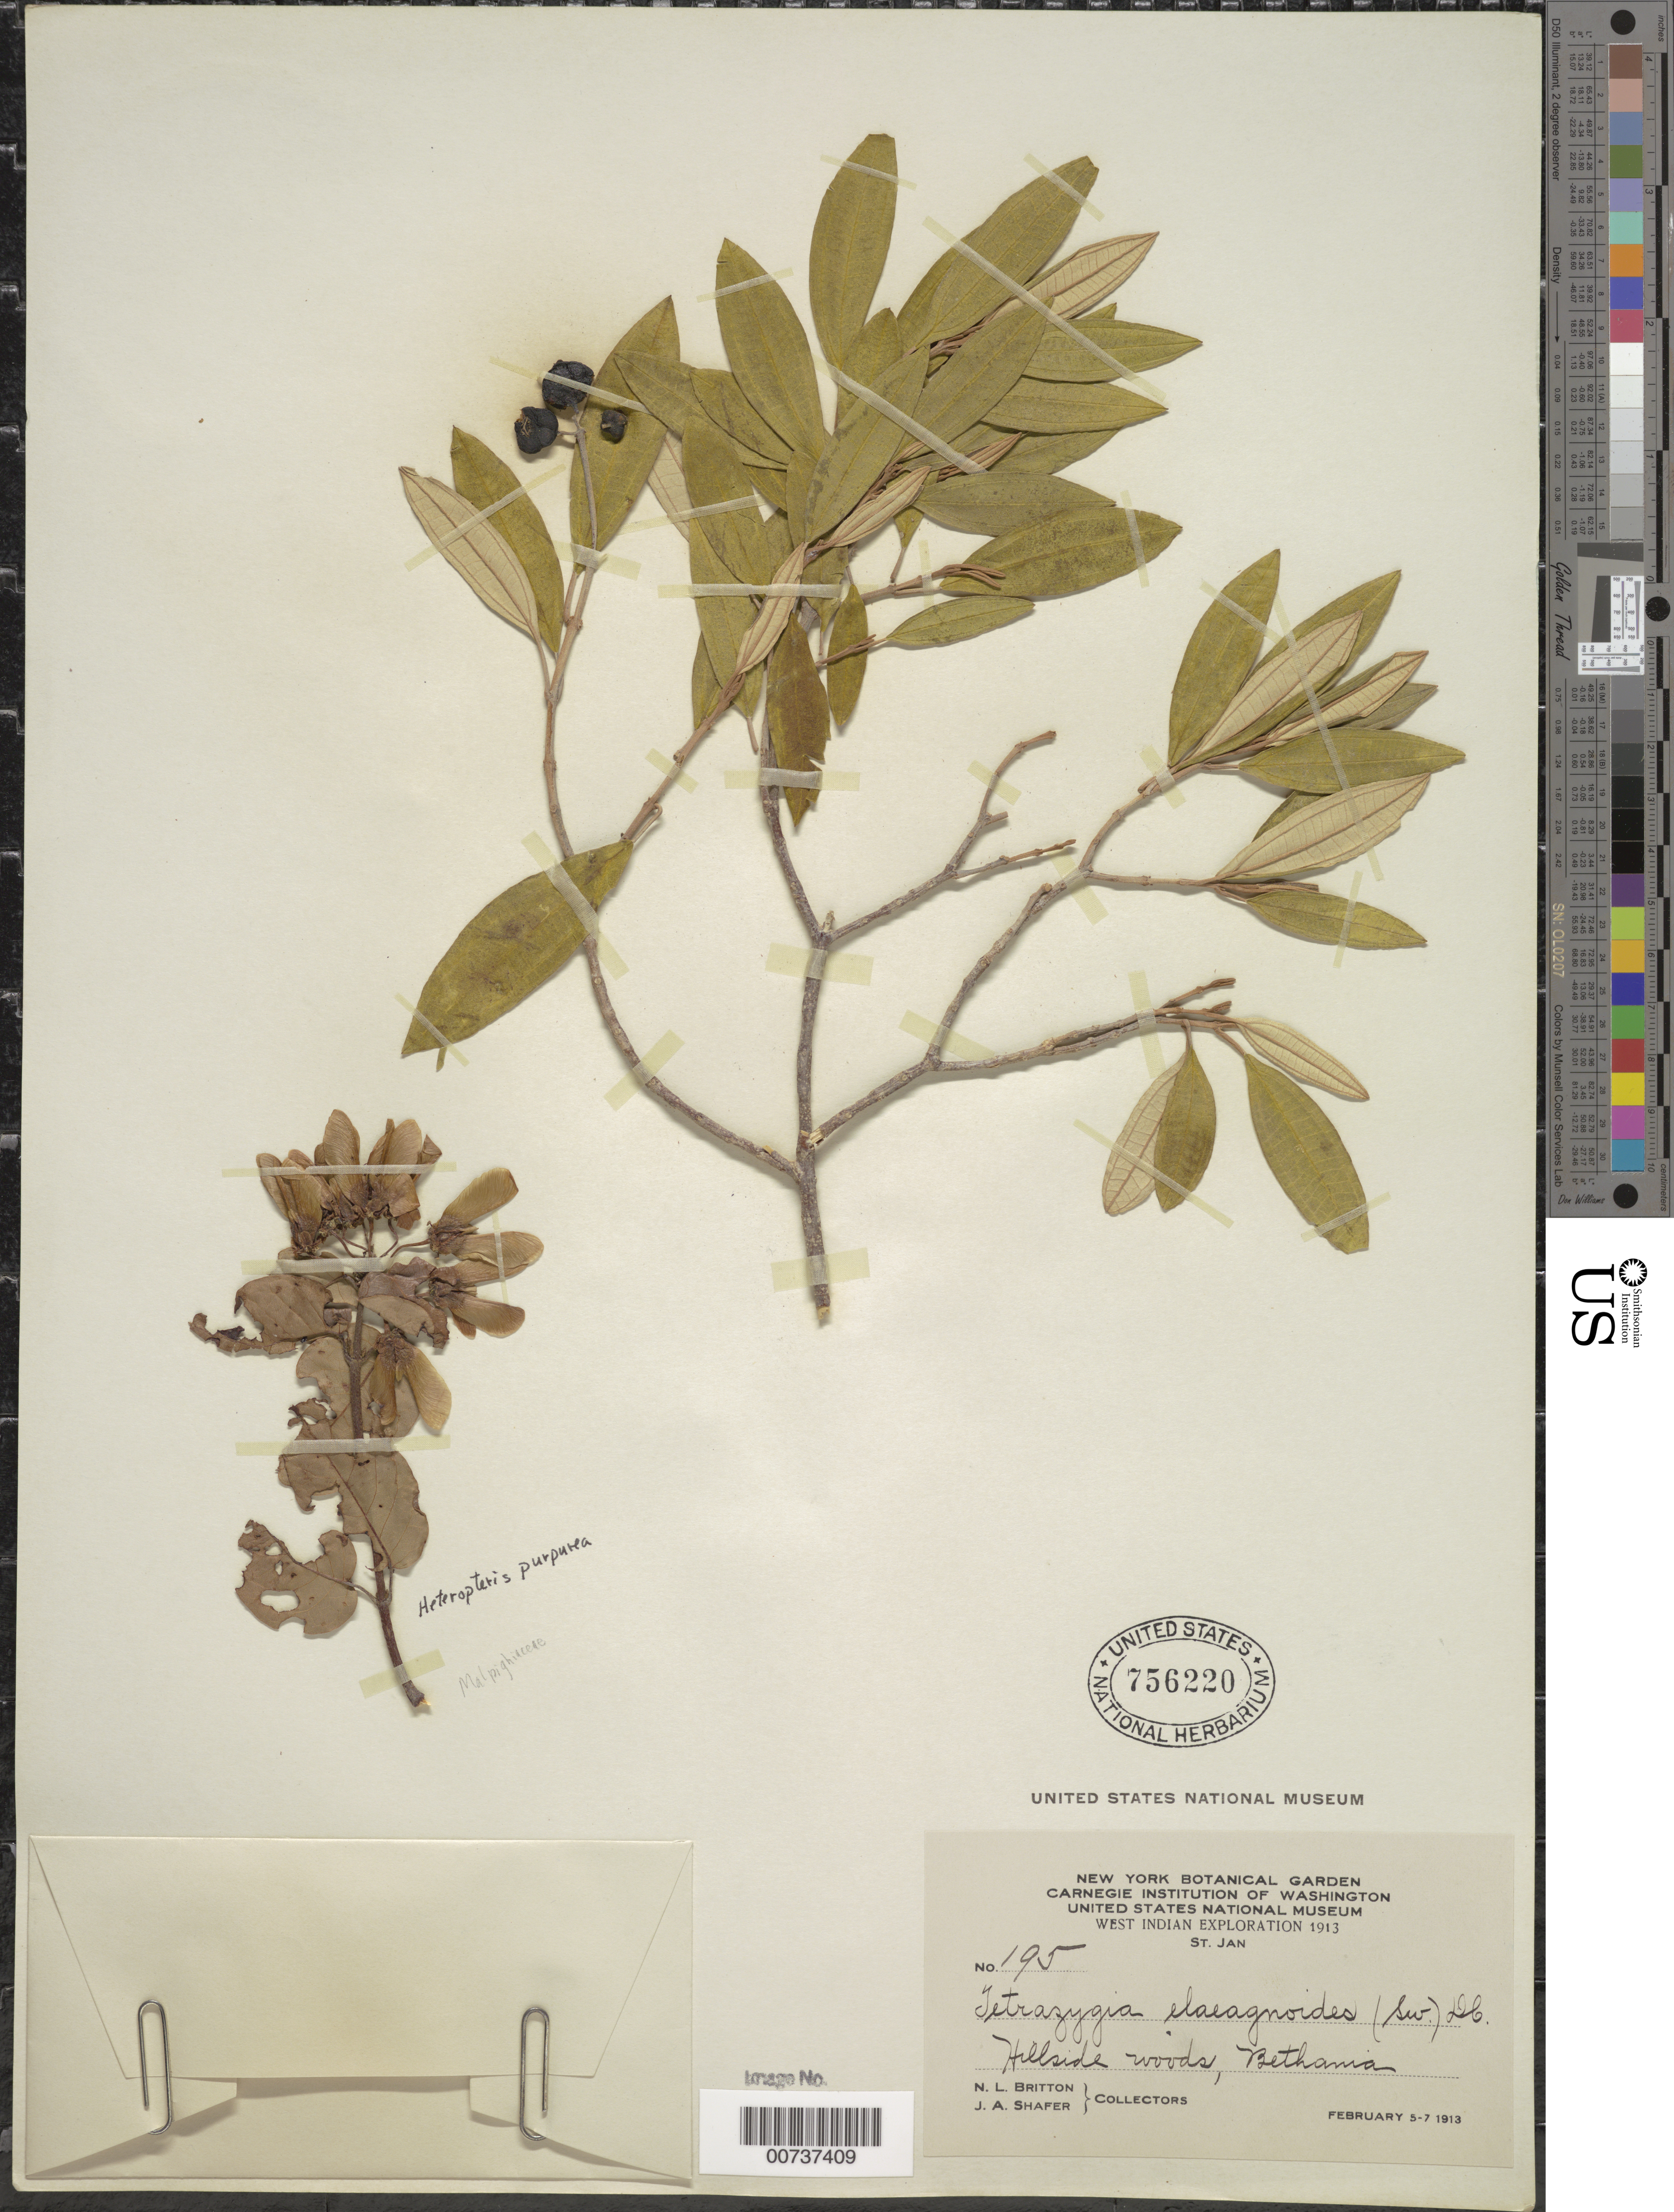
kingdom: Plantae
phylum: Tracheophyta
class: Magnoliopsida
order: Myrtales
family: Melastomataceae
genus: Miconia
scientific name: Miconia elaeagnoides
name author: (Sw.) Griseb.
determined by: Judd, Walter S.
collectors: N. Britton & J. A. Shafer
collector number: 195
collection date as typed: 05 Feb 1913 to 07 Feb 1913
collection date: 1913-02-05/1913-02-07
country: U.S. Virgin Islands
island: St. John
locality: Bethania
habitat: Hillside woods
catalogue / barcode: US 756220